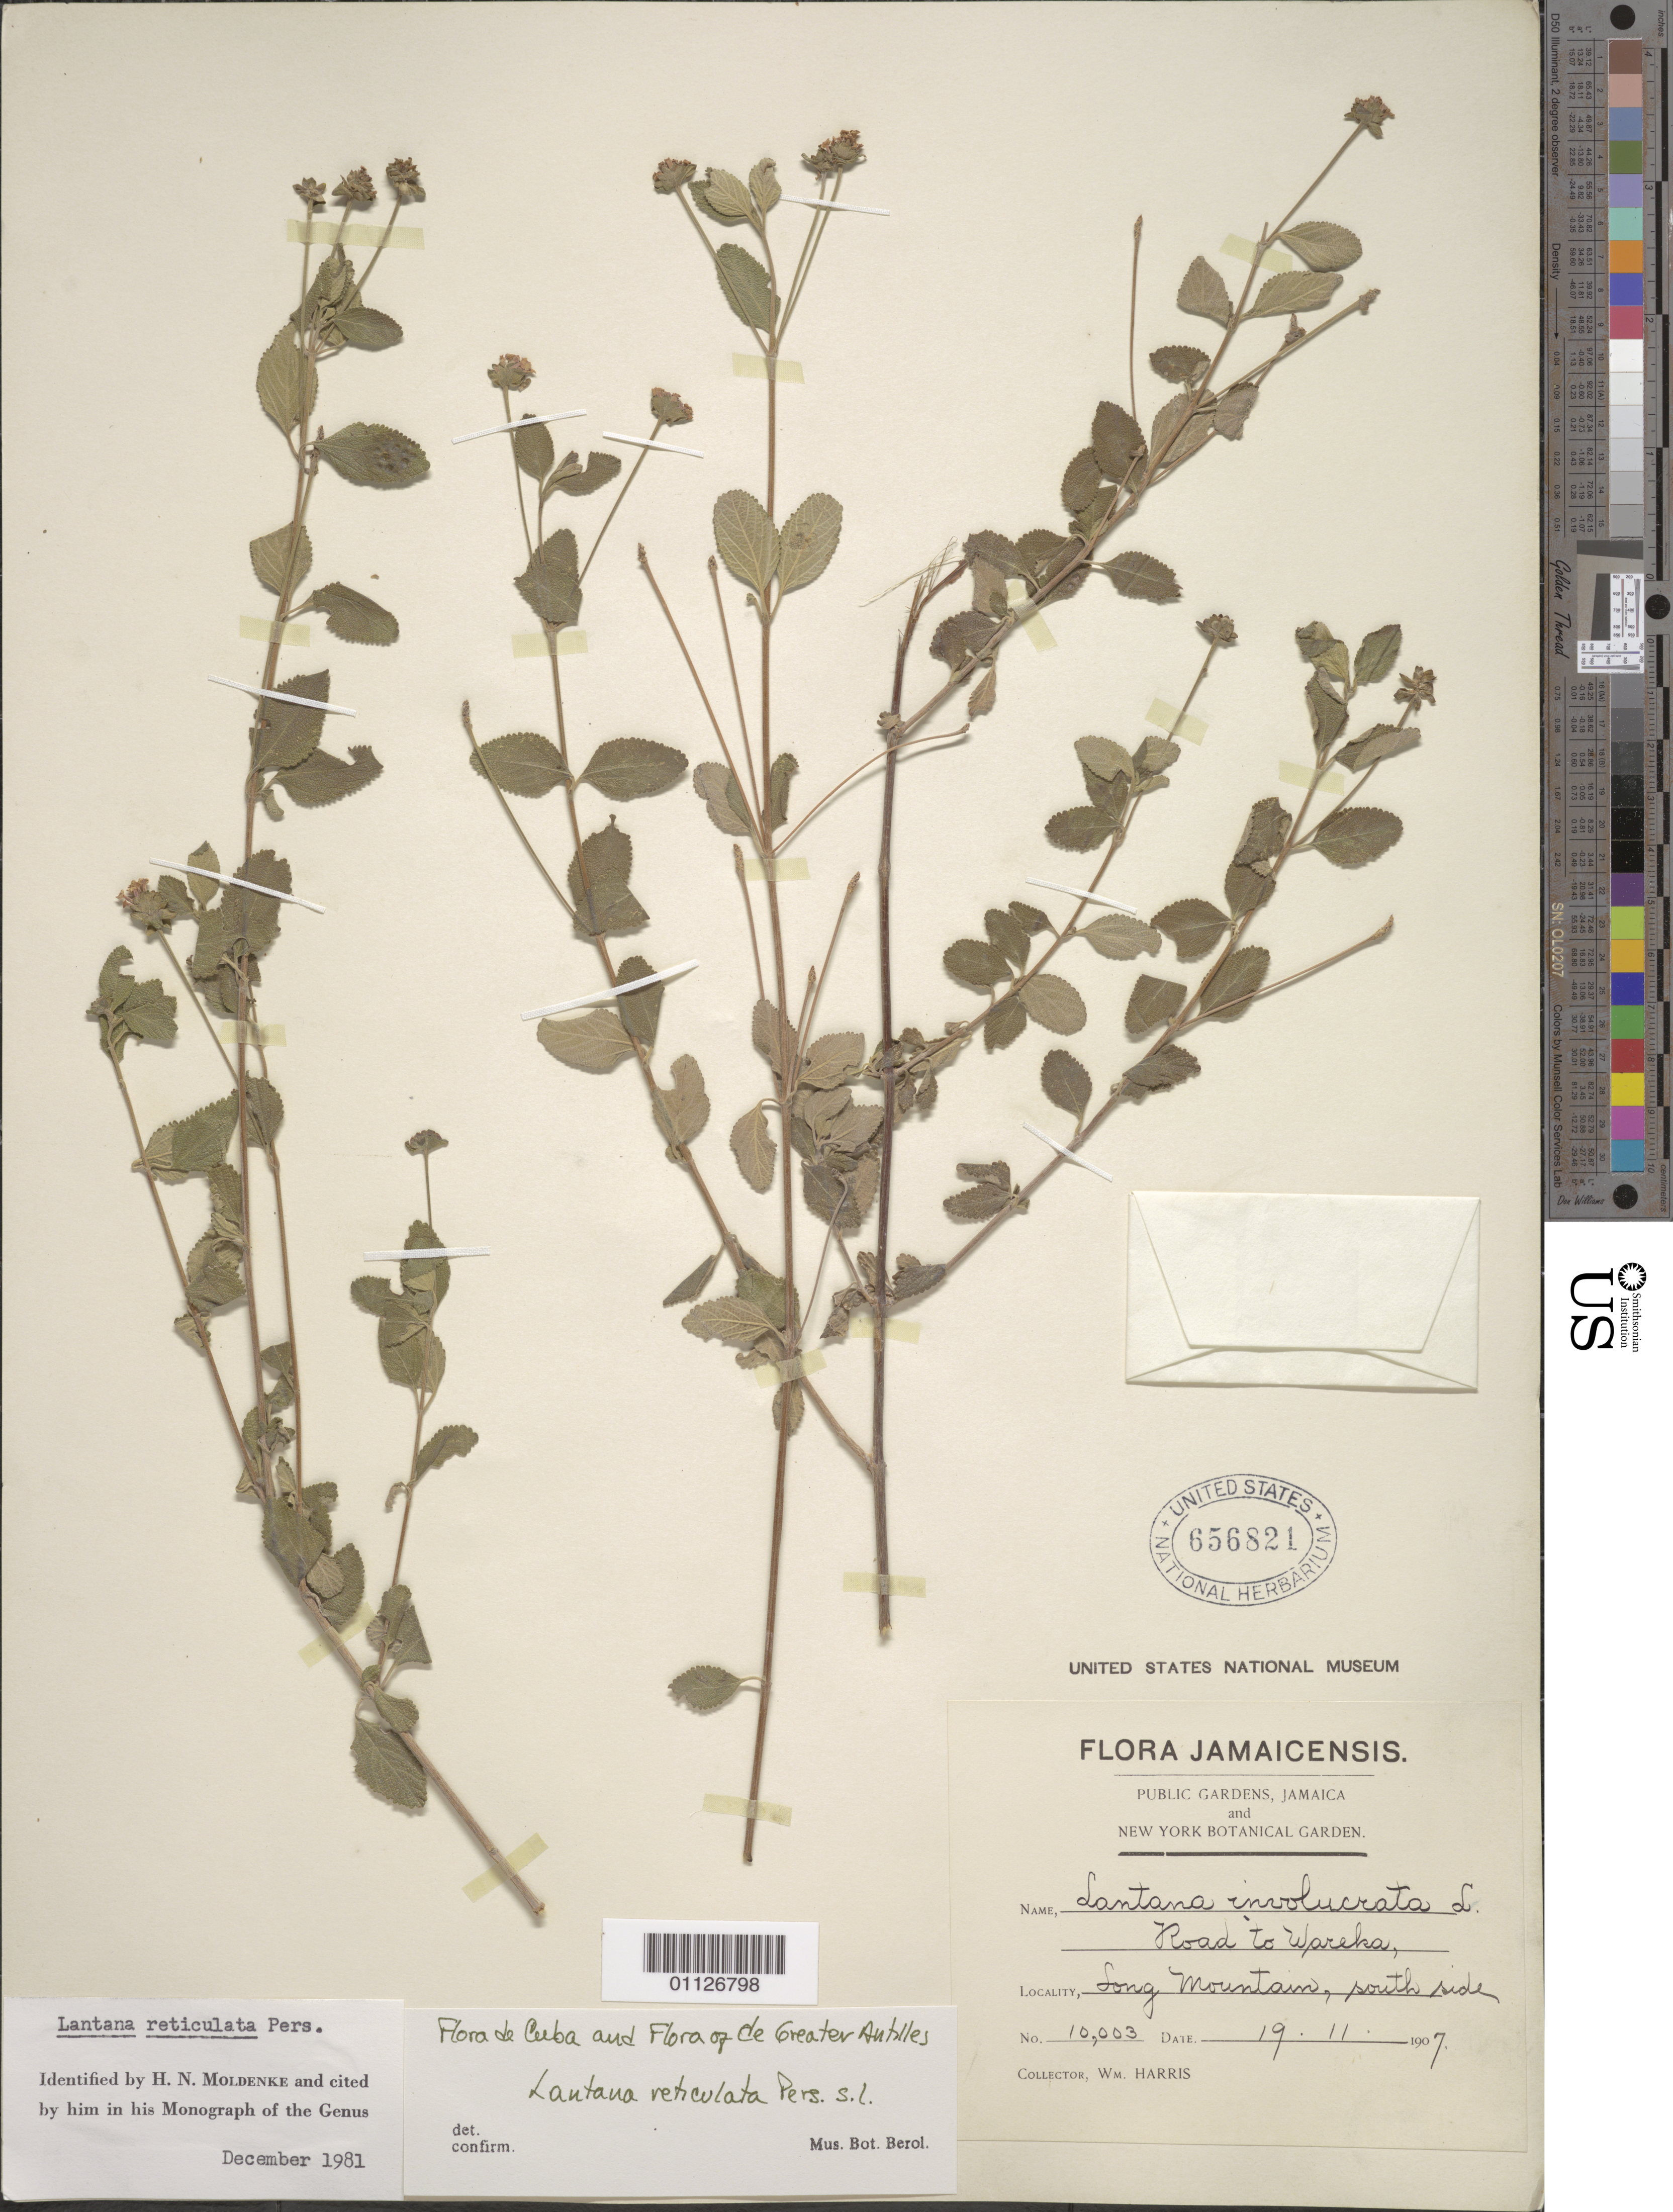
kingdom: Plantae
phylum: Tracheophyta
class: Magnoliopsida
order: Lamiales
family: Verbenaceae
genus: Lantana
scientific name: Lantana reticulata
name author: Pers.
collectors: W. Harris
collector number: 10003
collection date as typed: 19 Nov 1907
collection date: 1907-11-19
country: Jamaica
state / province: Saint Andrew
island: Jamaica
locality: Road to Wareka, Soung Mountains, S side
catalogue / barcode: US 656821